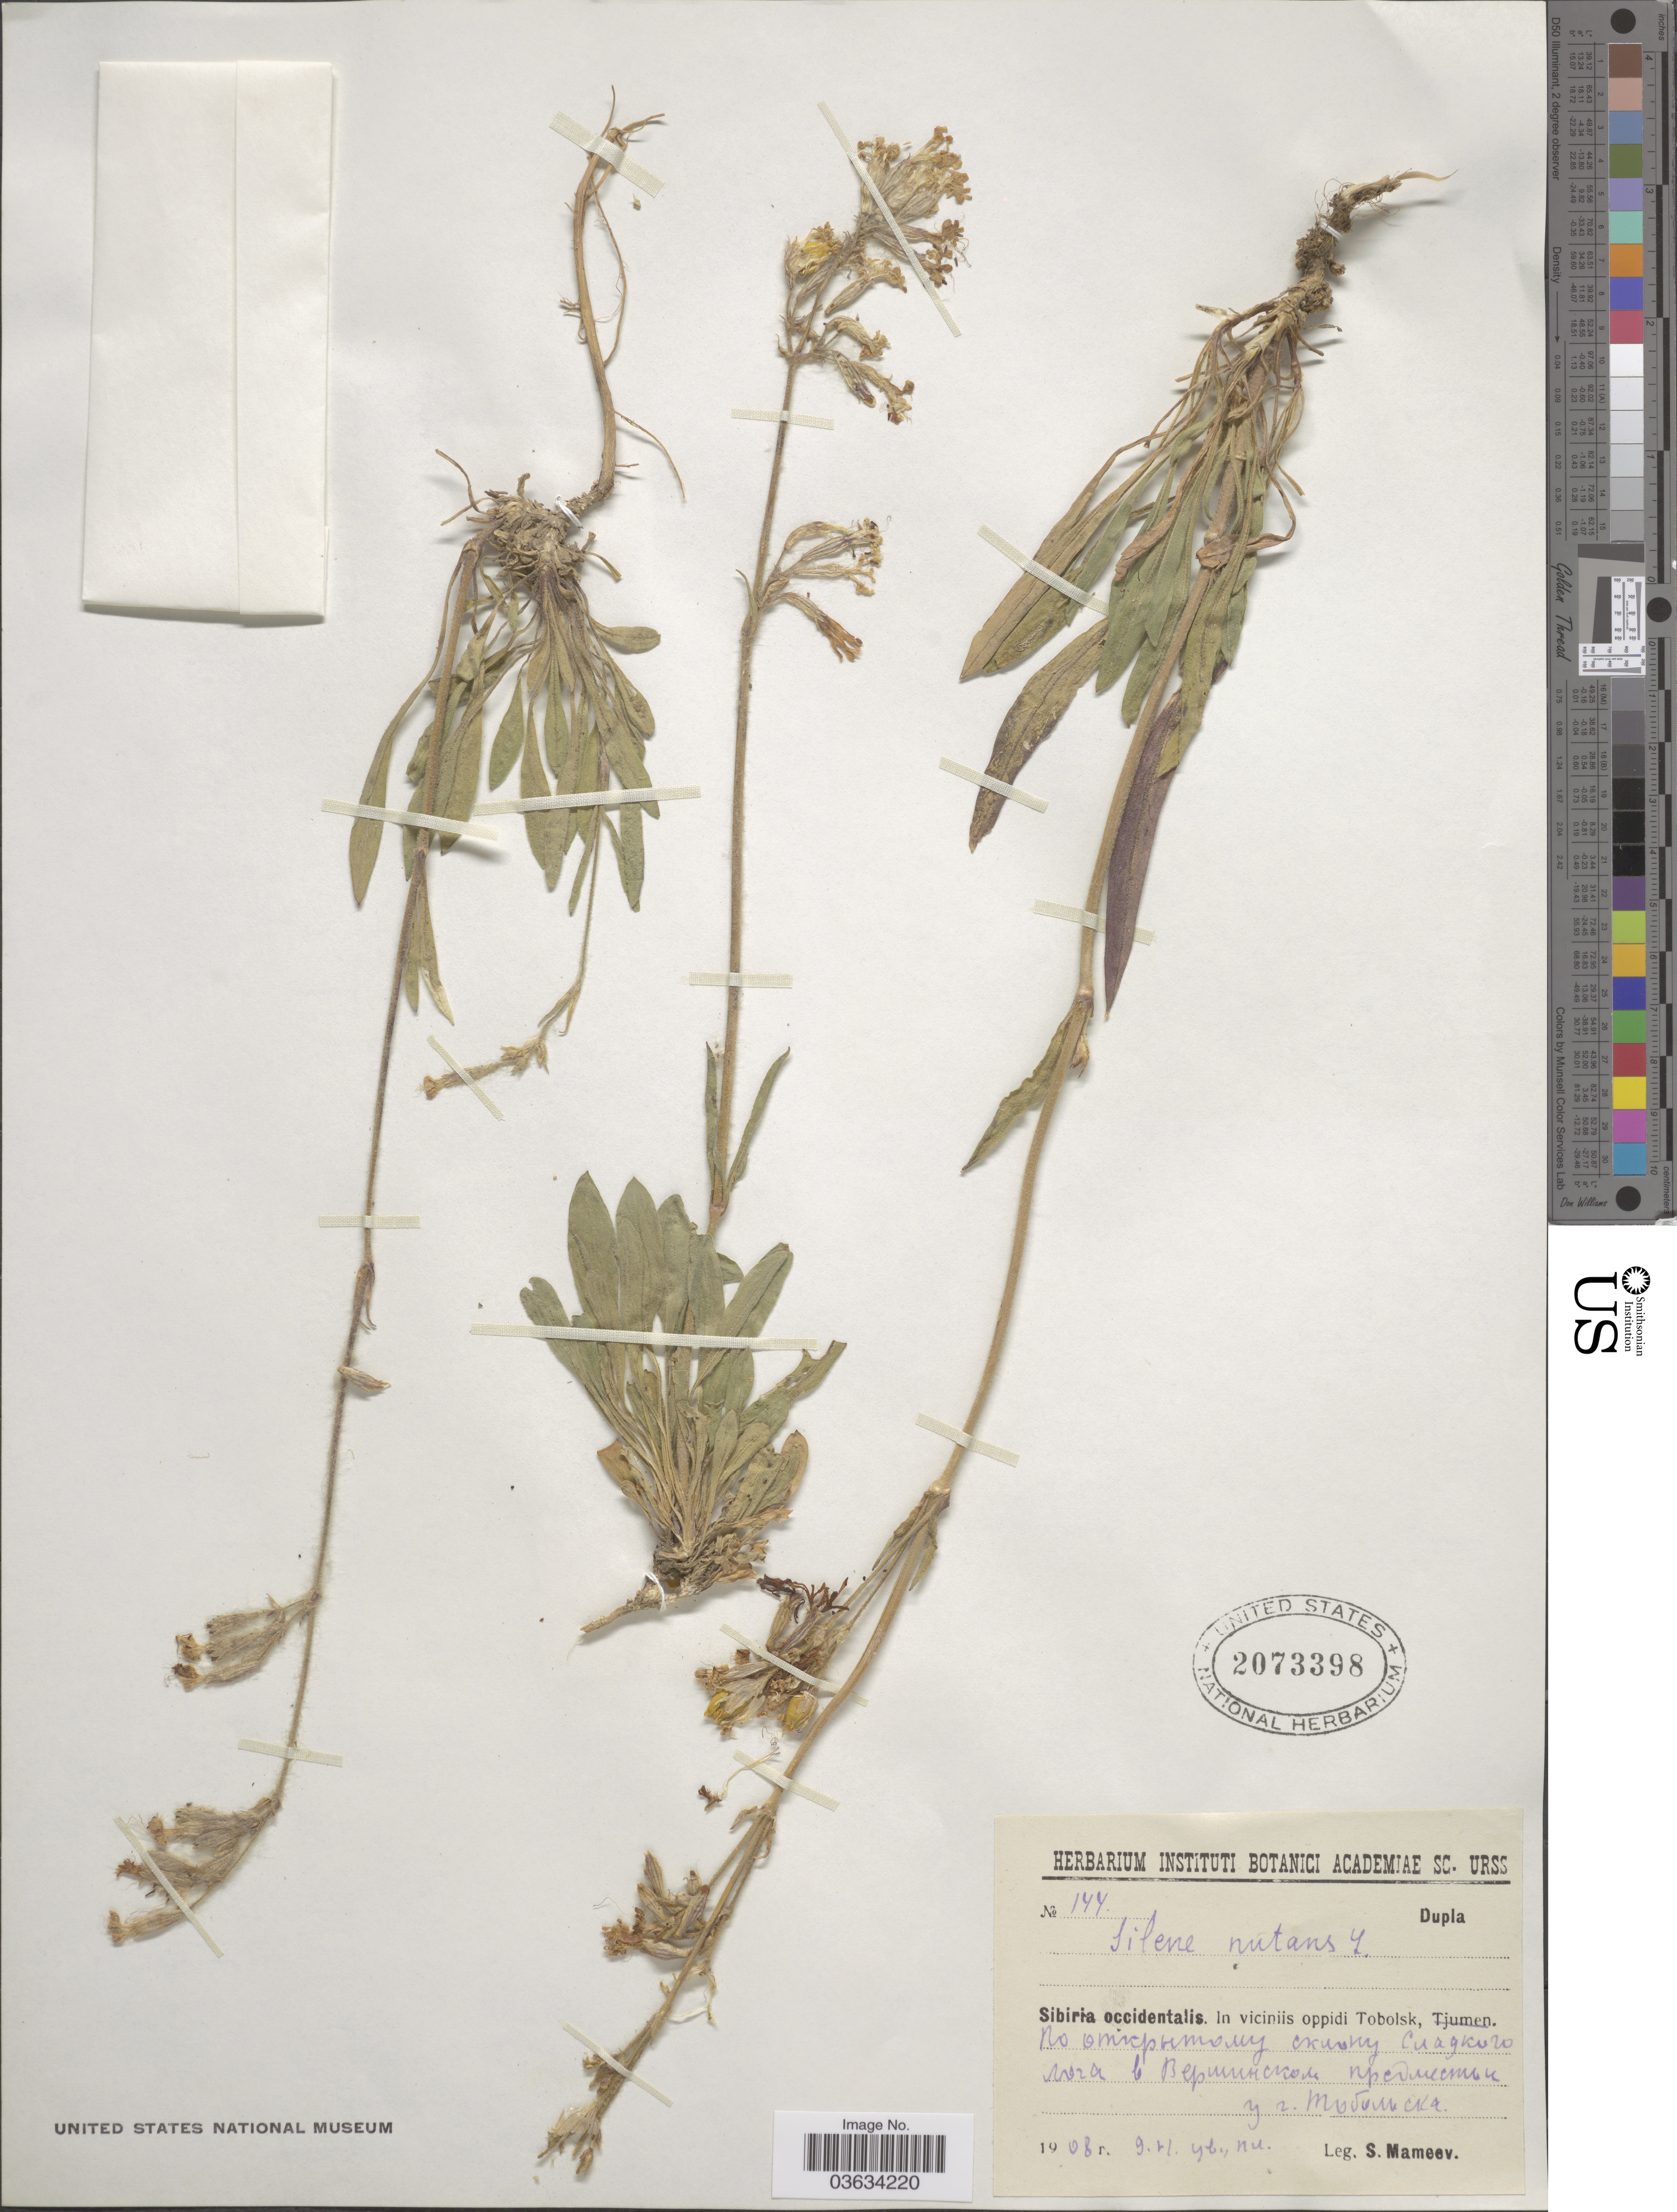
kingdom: Plantae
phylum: Tracheophyta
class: Magnoliopsida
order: Caryophyllales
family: Caryophyllaceae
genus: Silene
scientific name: Silene nutans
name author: L.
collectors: S. Mameev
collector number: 144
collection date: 1908-06-09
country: Russian Federation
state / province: Tyumen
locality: Sibiria occidentalis. In viciniis oppidi Tobolsk. X.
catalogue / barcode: US 2073398